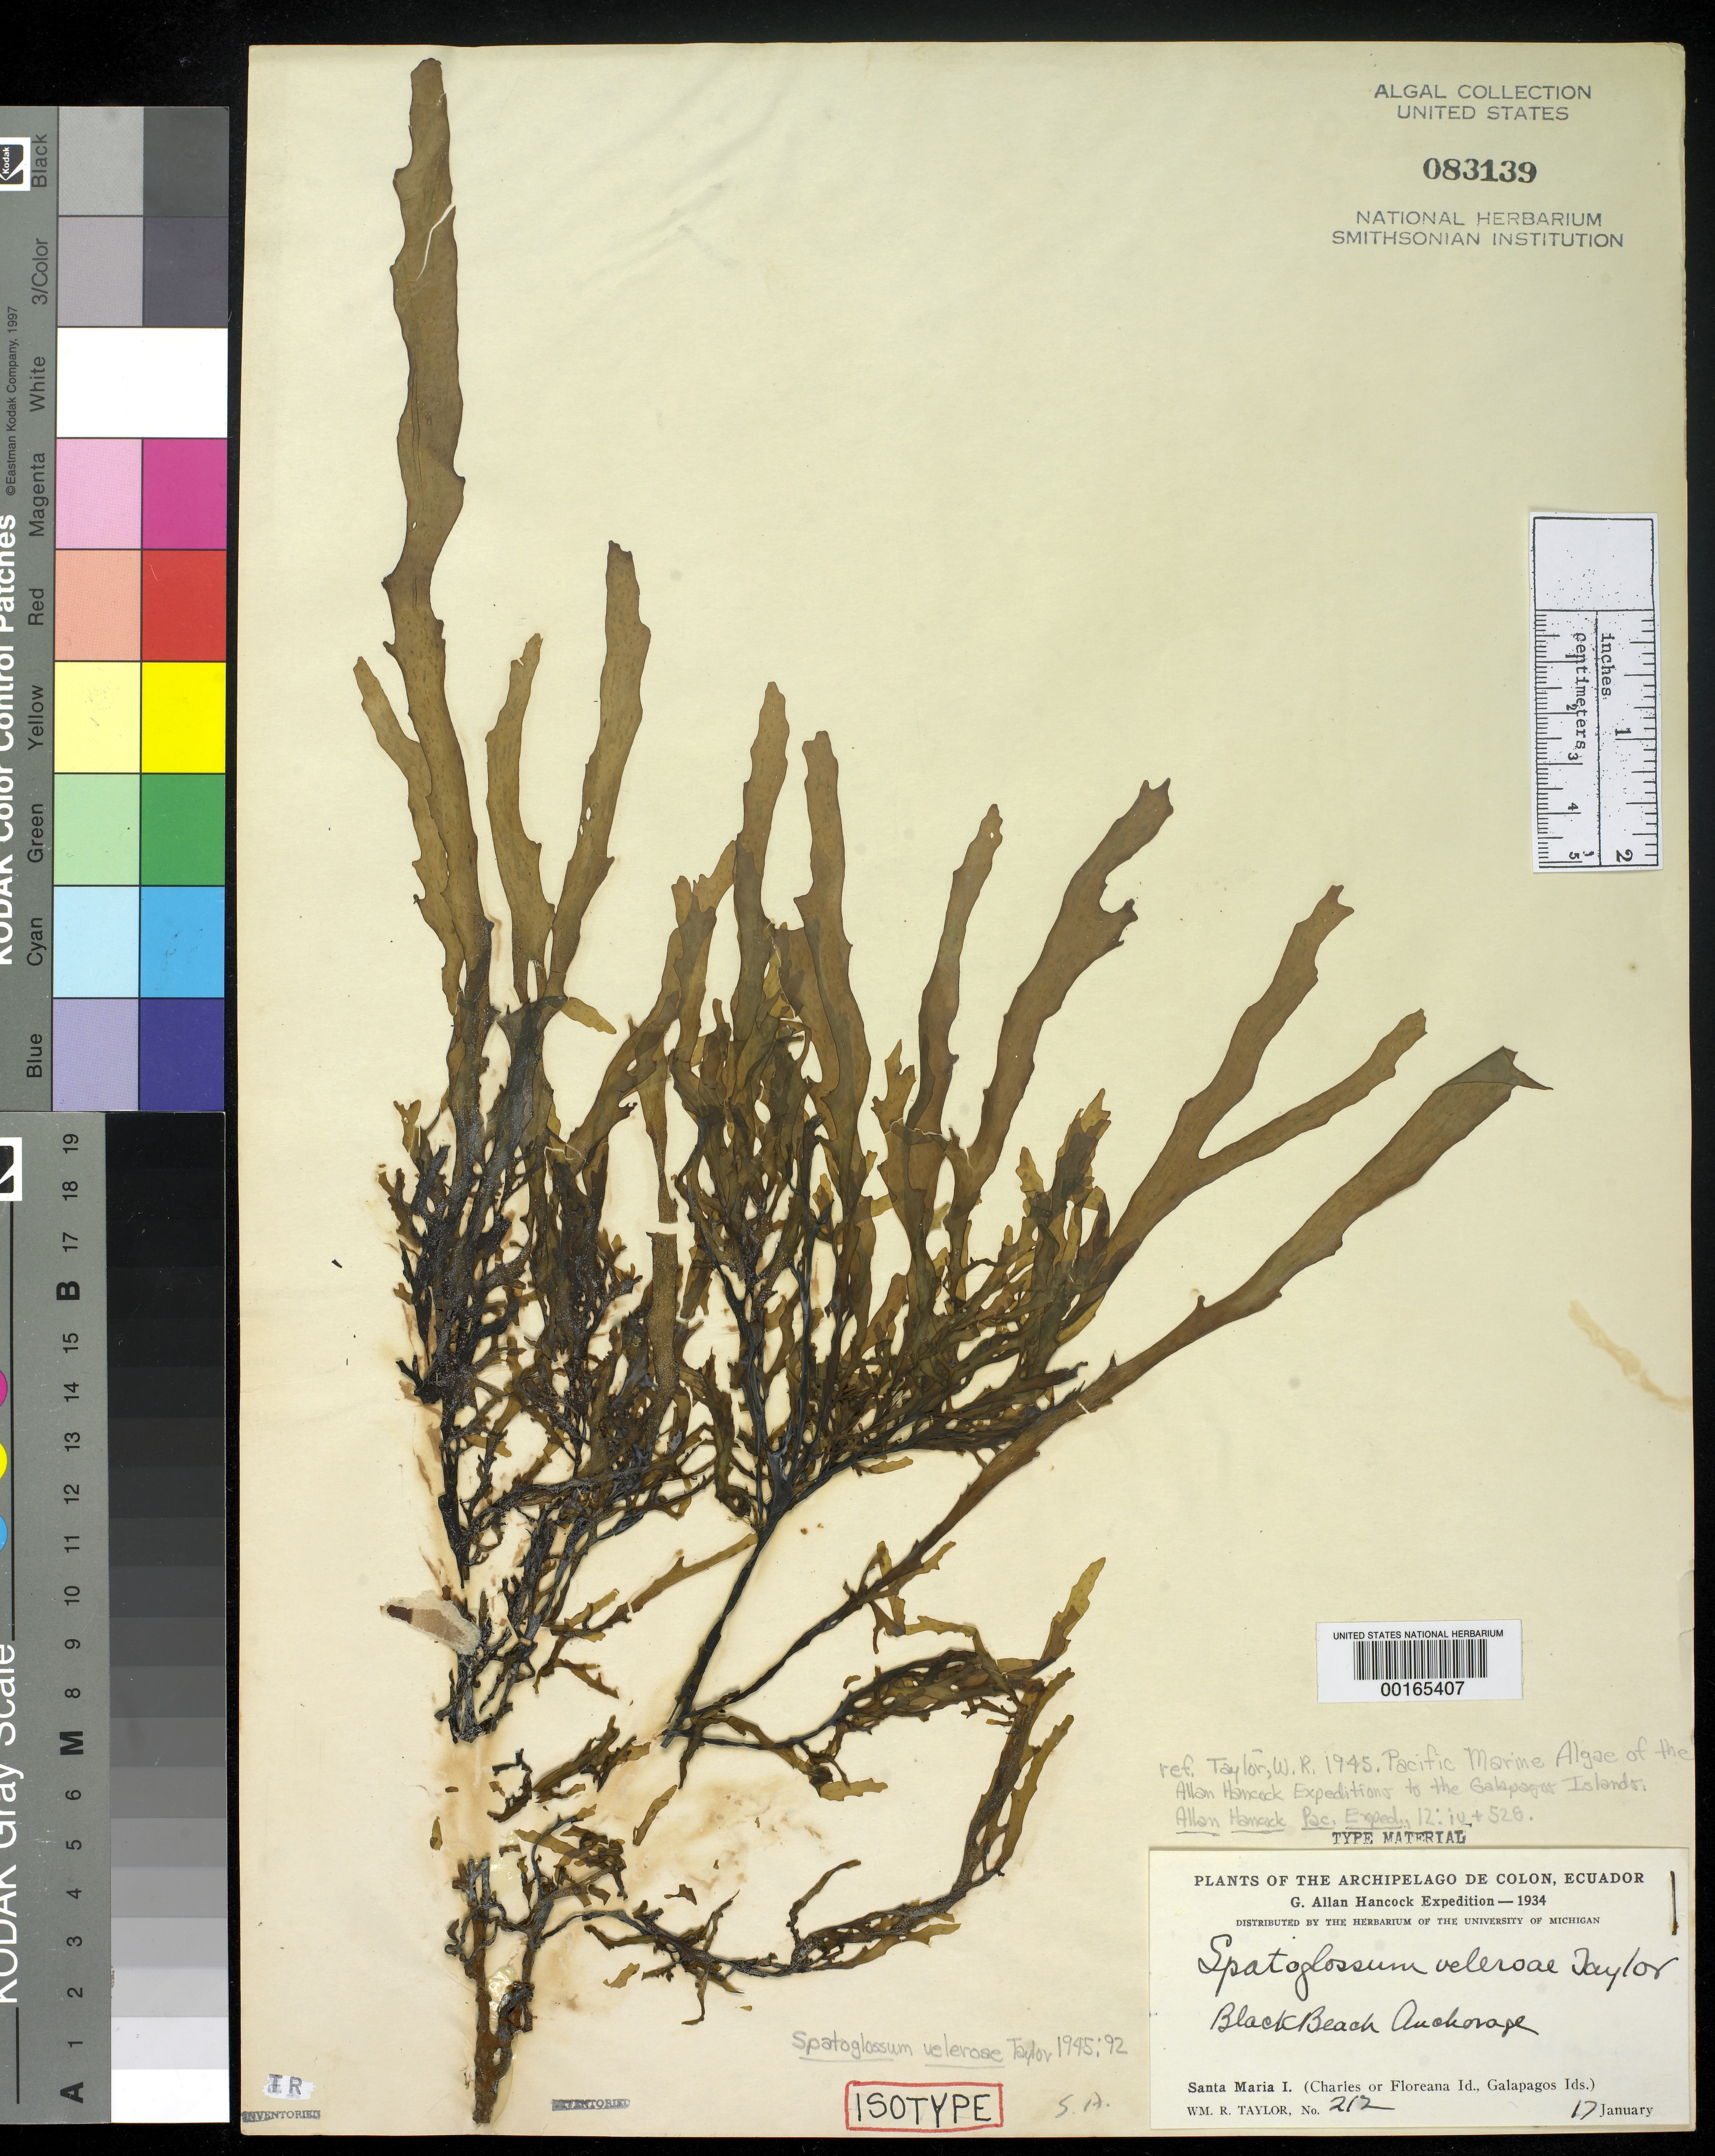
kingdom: Chromista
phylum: Ochrophyta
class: Phaeophyceae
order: Dictyotales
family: Dictyotaceae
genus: Spatoglossum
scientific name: Spatoglossum veleroae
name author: W.R. Taylor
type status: Isotype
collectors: W. R. Taylor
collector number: WRT 34-212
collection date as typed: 17 Jan 1934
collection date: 1934-01-17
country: Ecuador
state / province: Colón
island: Floreana [Charles, Santa Maria]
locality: Black Beach Anchorage.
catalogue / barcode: US 83139